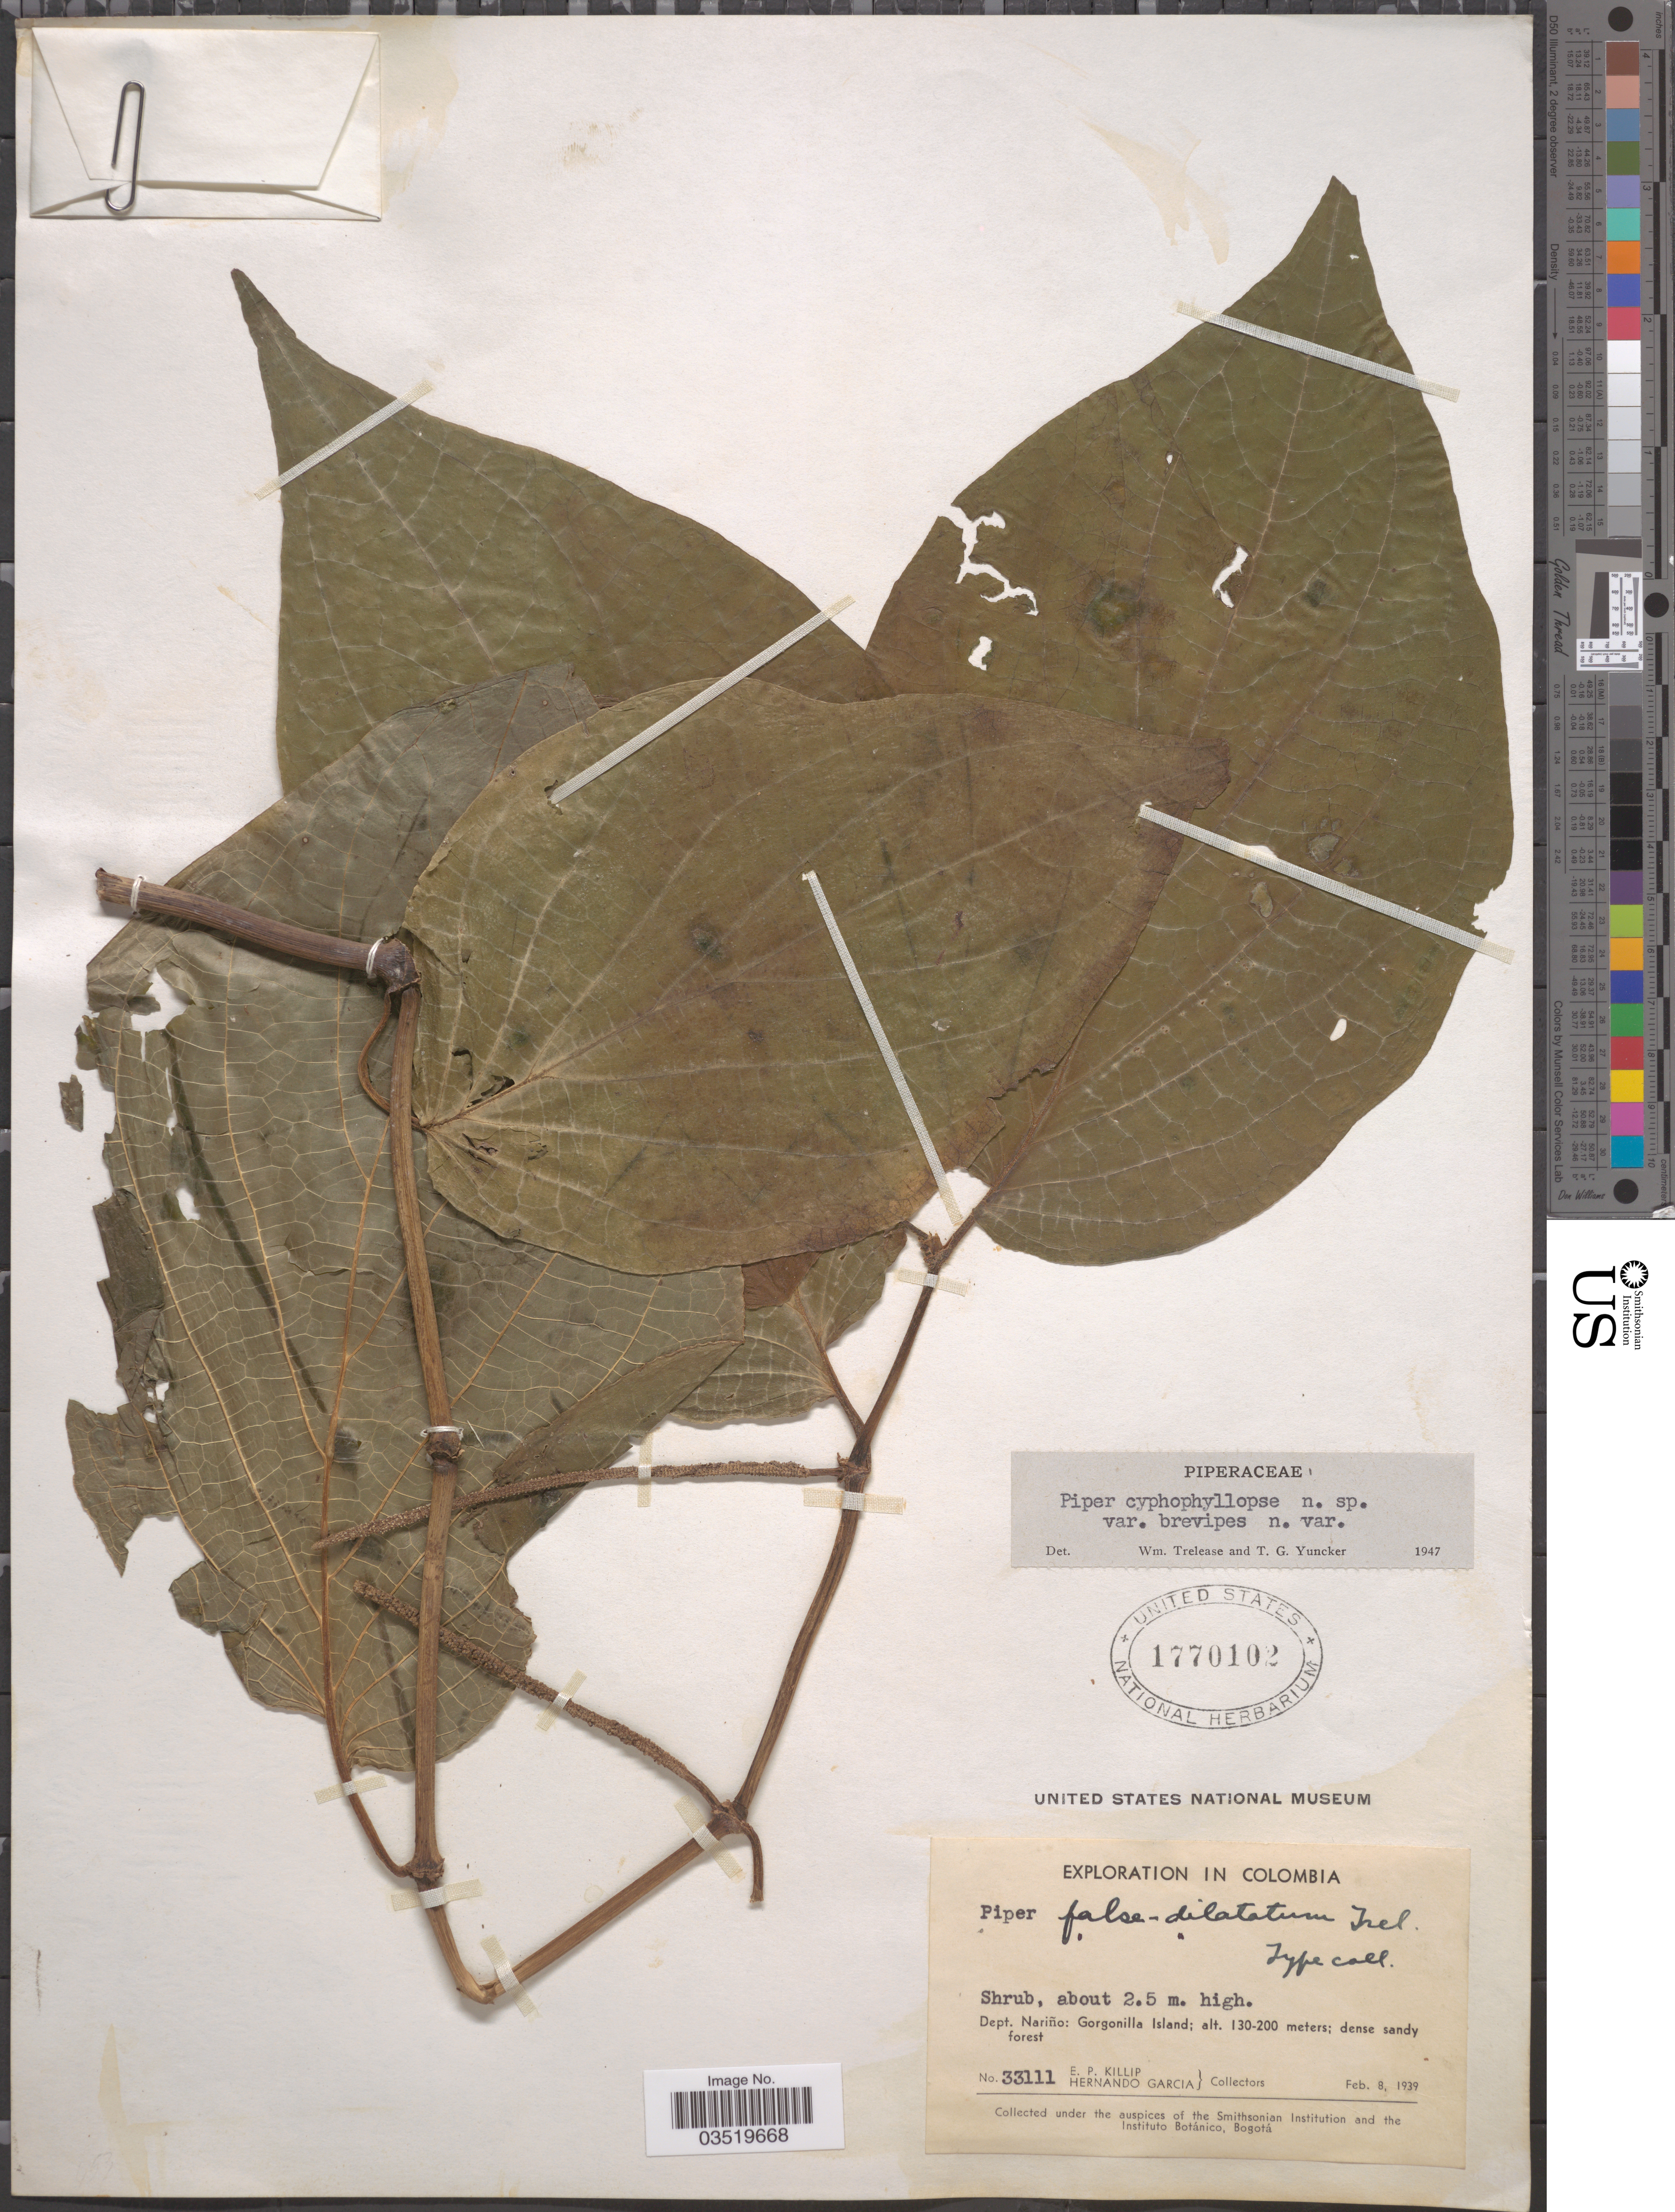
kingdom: Plantae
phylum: Tracheophyta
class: Magnoliopsida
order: Piperales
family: Piperaceae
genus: Piper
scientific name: Piper cyphophyllopse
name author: Trel. & Yunck.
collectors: E. P. Killip & H. Garcia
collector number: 33111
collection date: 1939-02-08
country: Colombia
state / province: Nariño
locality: Dept. Nariño: Gorgonilla Island.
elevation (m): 130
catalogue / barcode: US 1770102